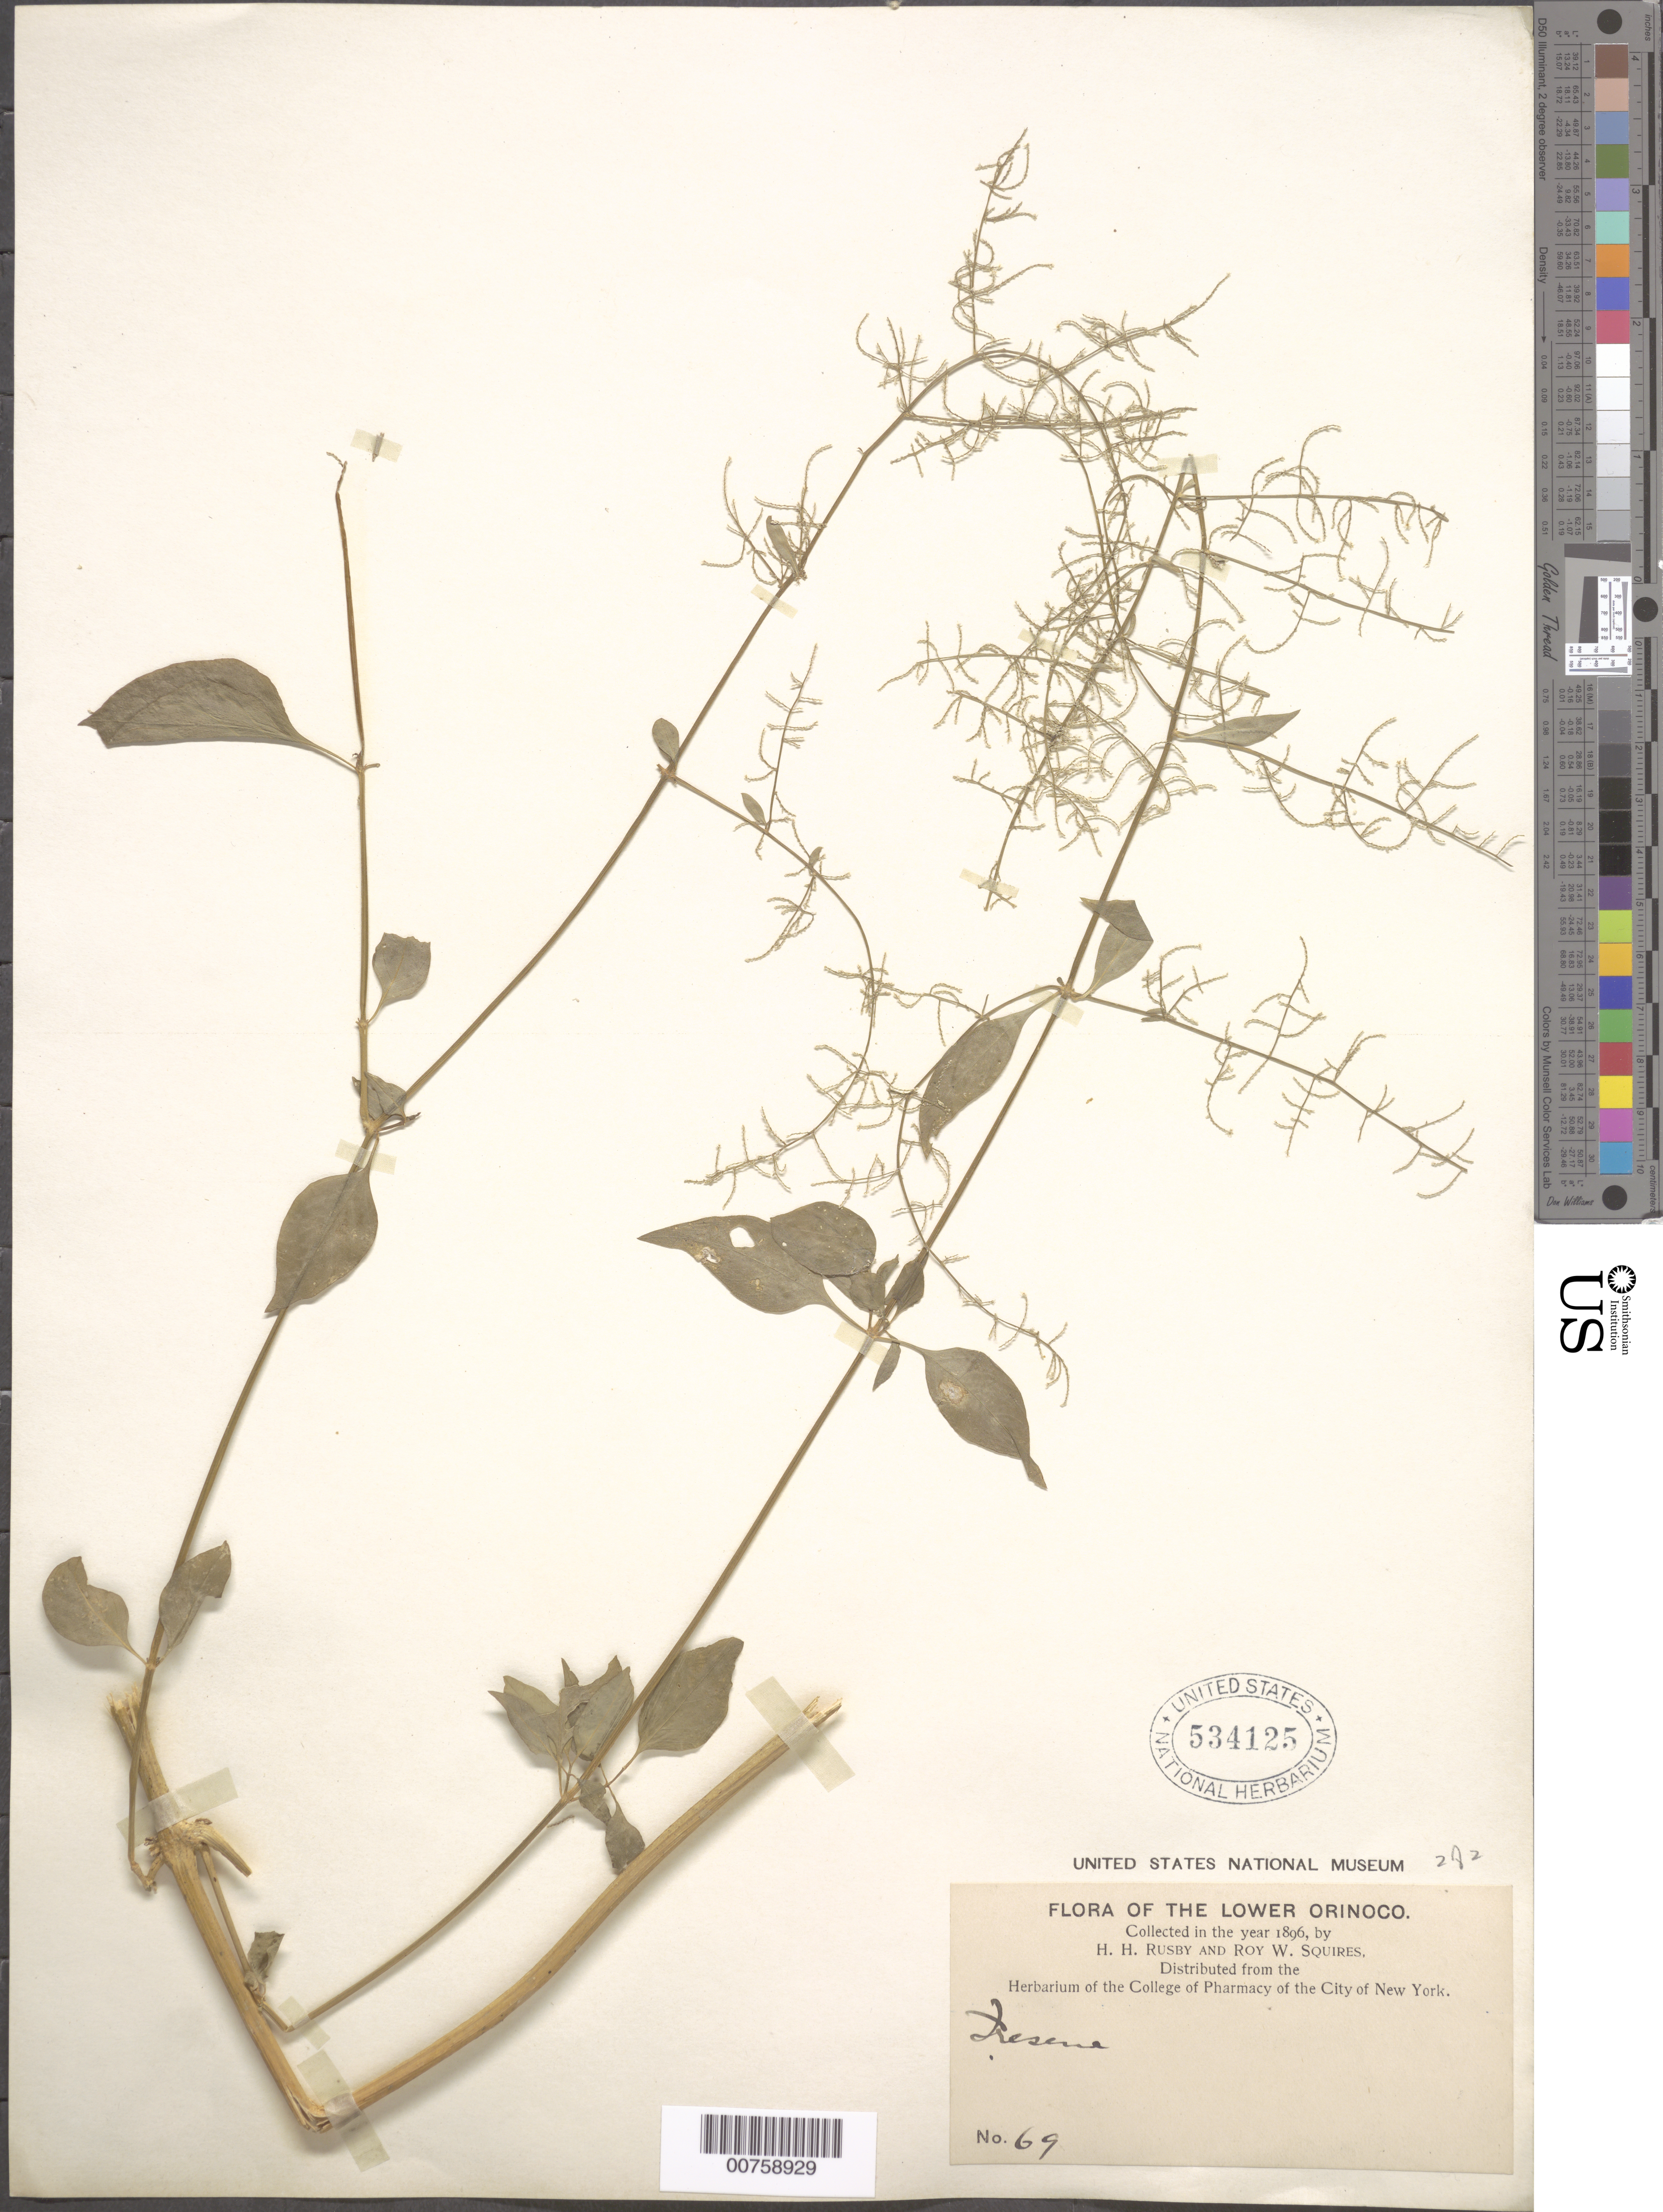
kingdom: Plantae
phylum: Tracheophyta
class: Magnoliopsida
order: Caryophyllales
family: Amaranthaceae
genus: Iresine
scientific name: Iresine celosia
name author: L.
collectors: H. H. Rusby & R. Squires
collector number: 69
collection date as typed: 1896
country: Venezuela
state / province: Delta Amacuro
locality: Lower Orinoco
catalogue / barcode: US 534125